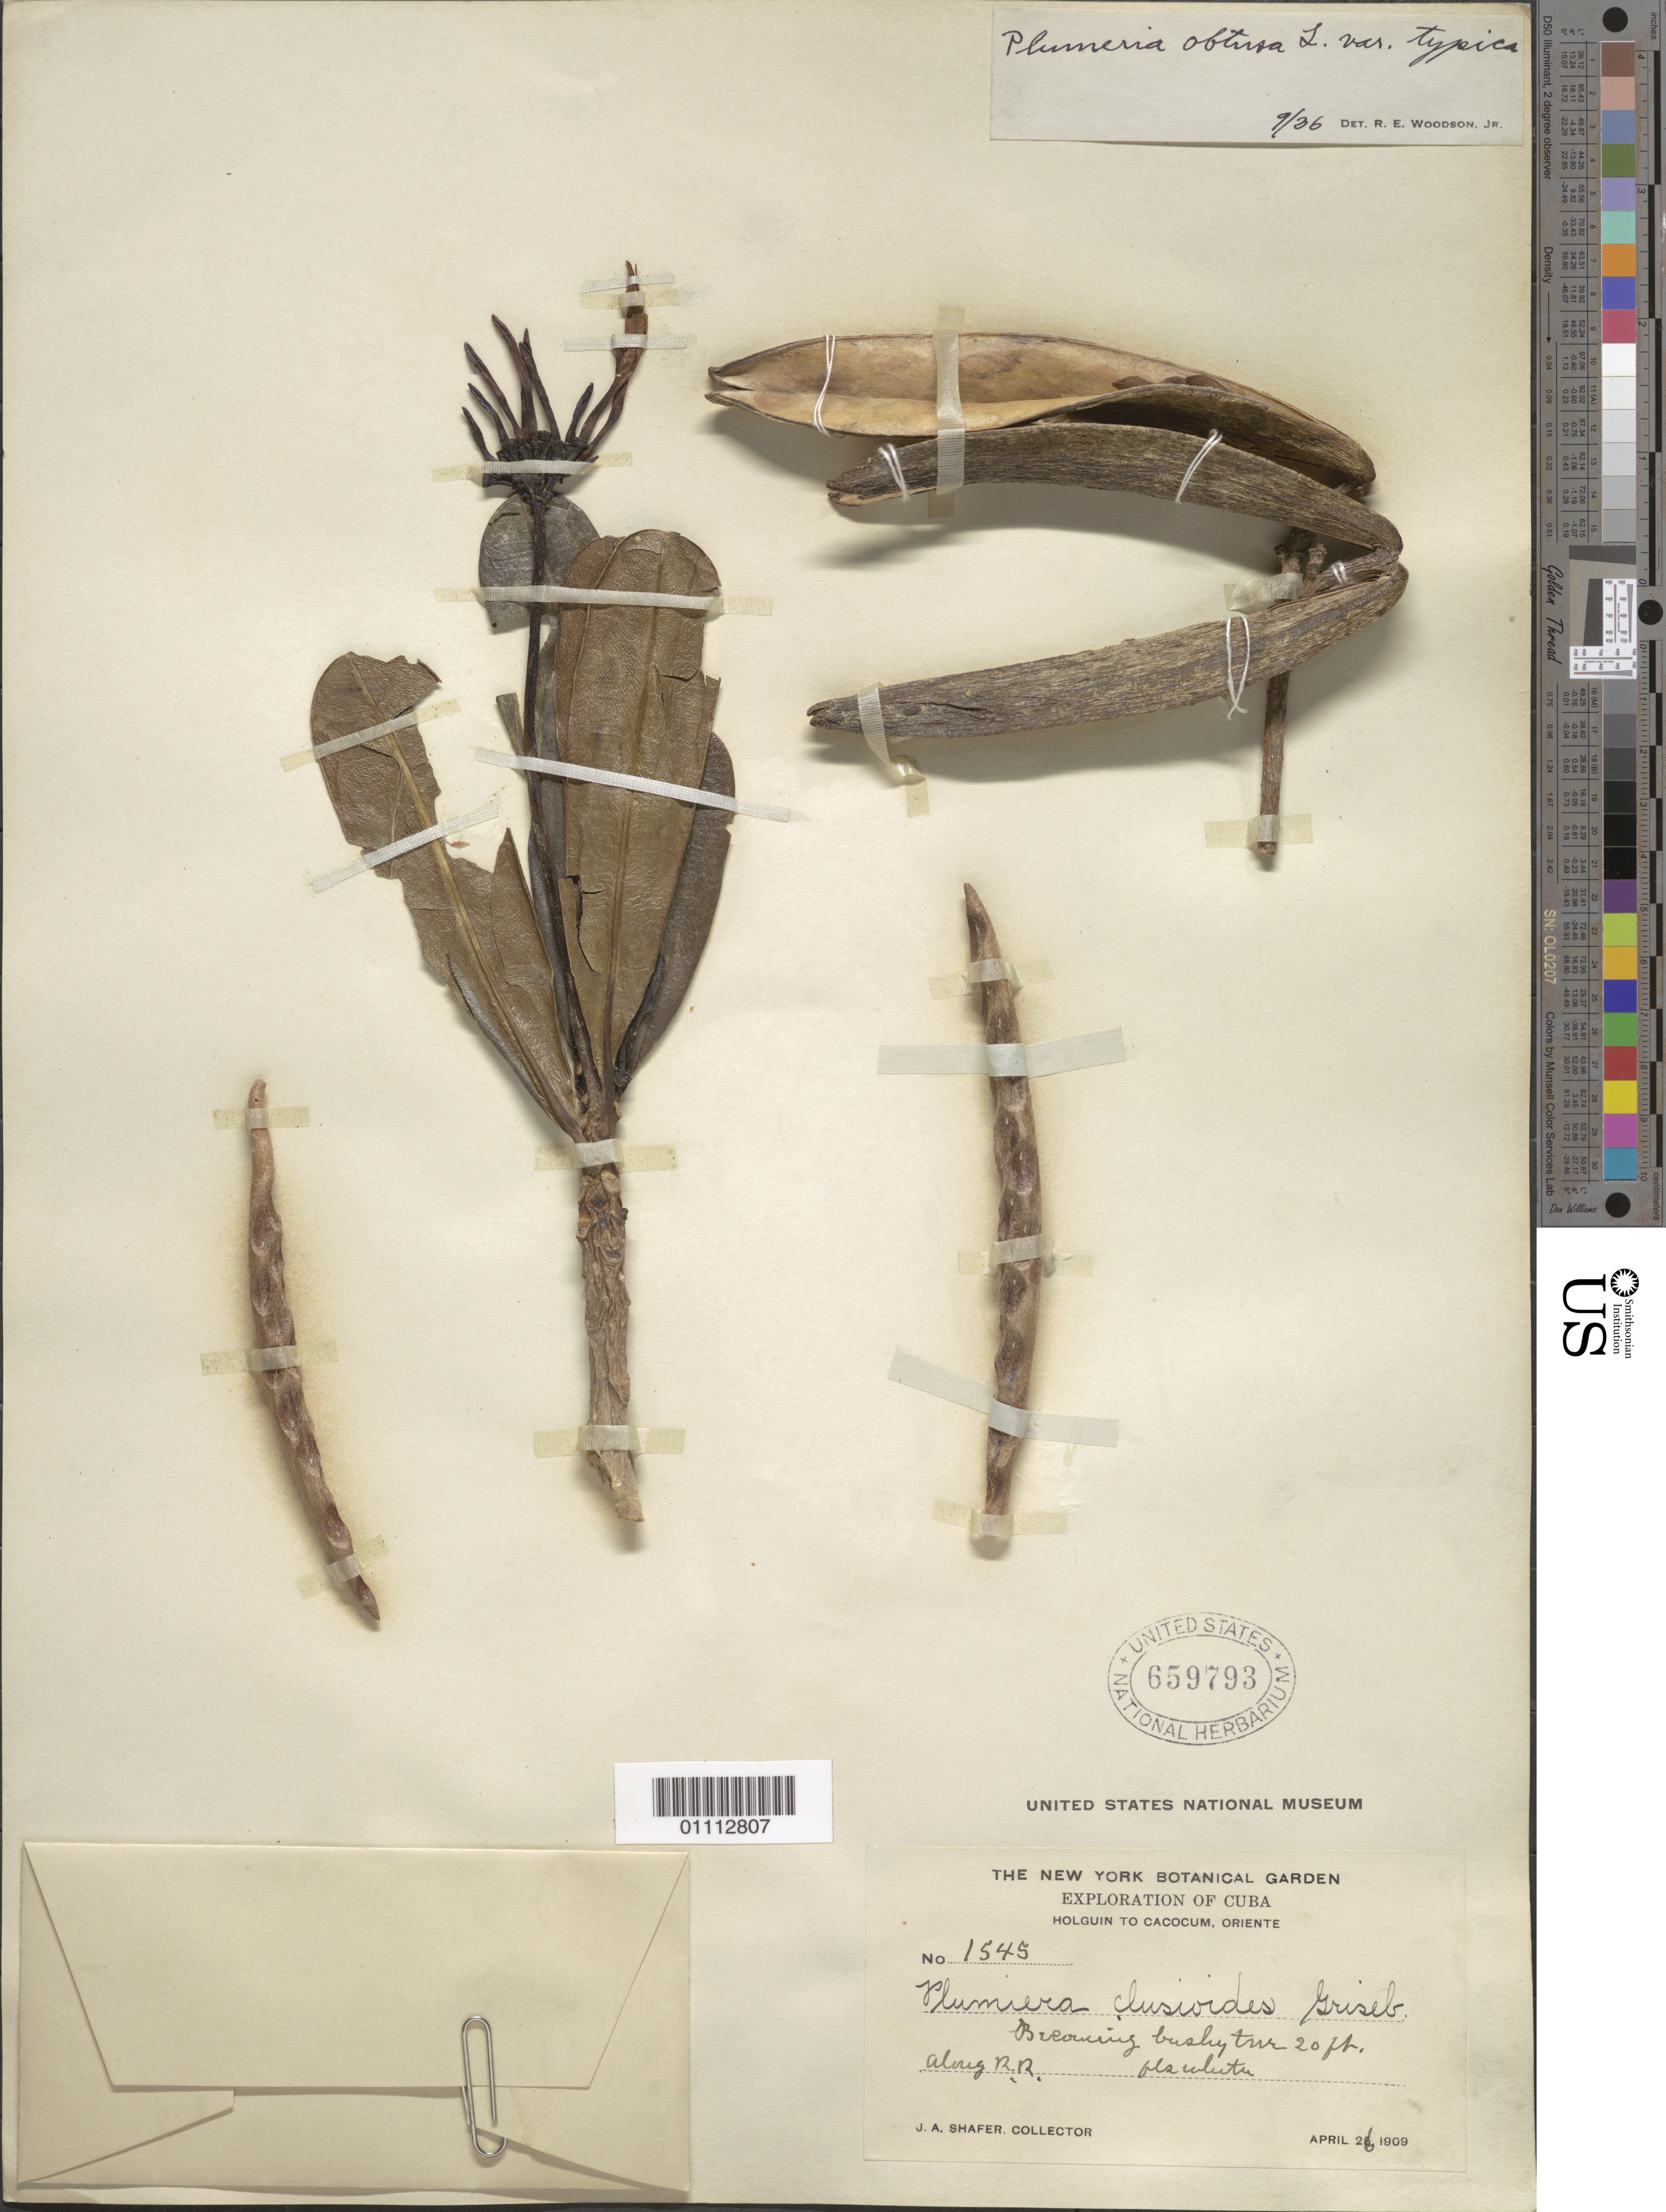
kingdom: Plantae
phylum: Tracheophyta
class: Magnoliopsida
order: Gentianales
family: Apocynaceae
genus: Plumeria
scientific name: Plumeria obtusa var. typica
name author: Woodson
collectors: J. A. Shafer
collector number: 1545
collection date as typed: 26 Apr 1909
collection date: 1909-04-26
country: Cuba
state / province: Holguín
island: Cuba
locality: Holguin to Cacocum, Oriente Along R R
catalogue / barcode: US 659793